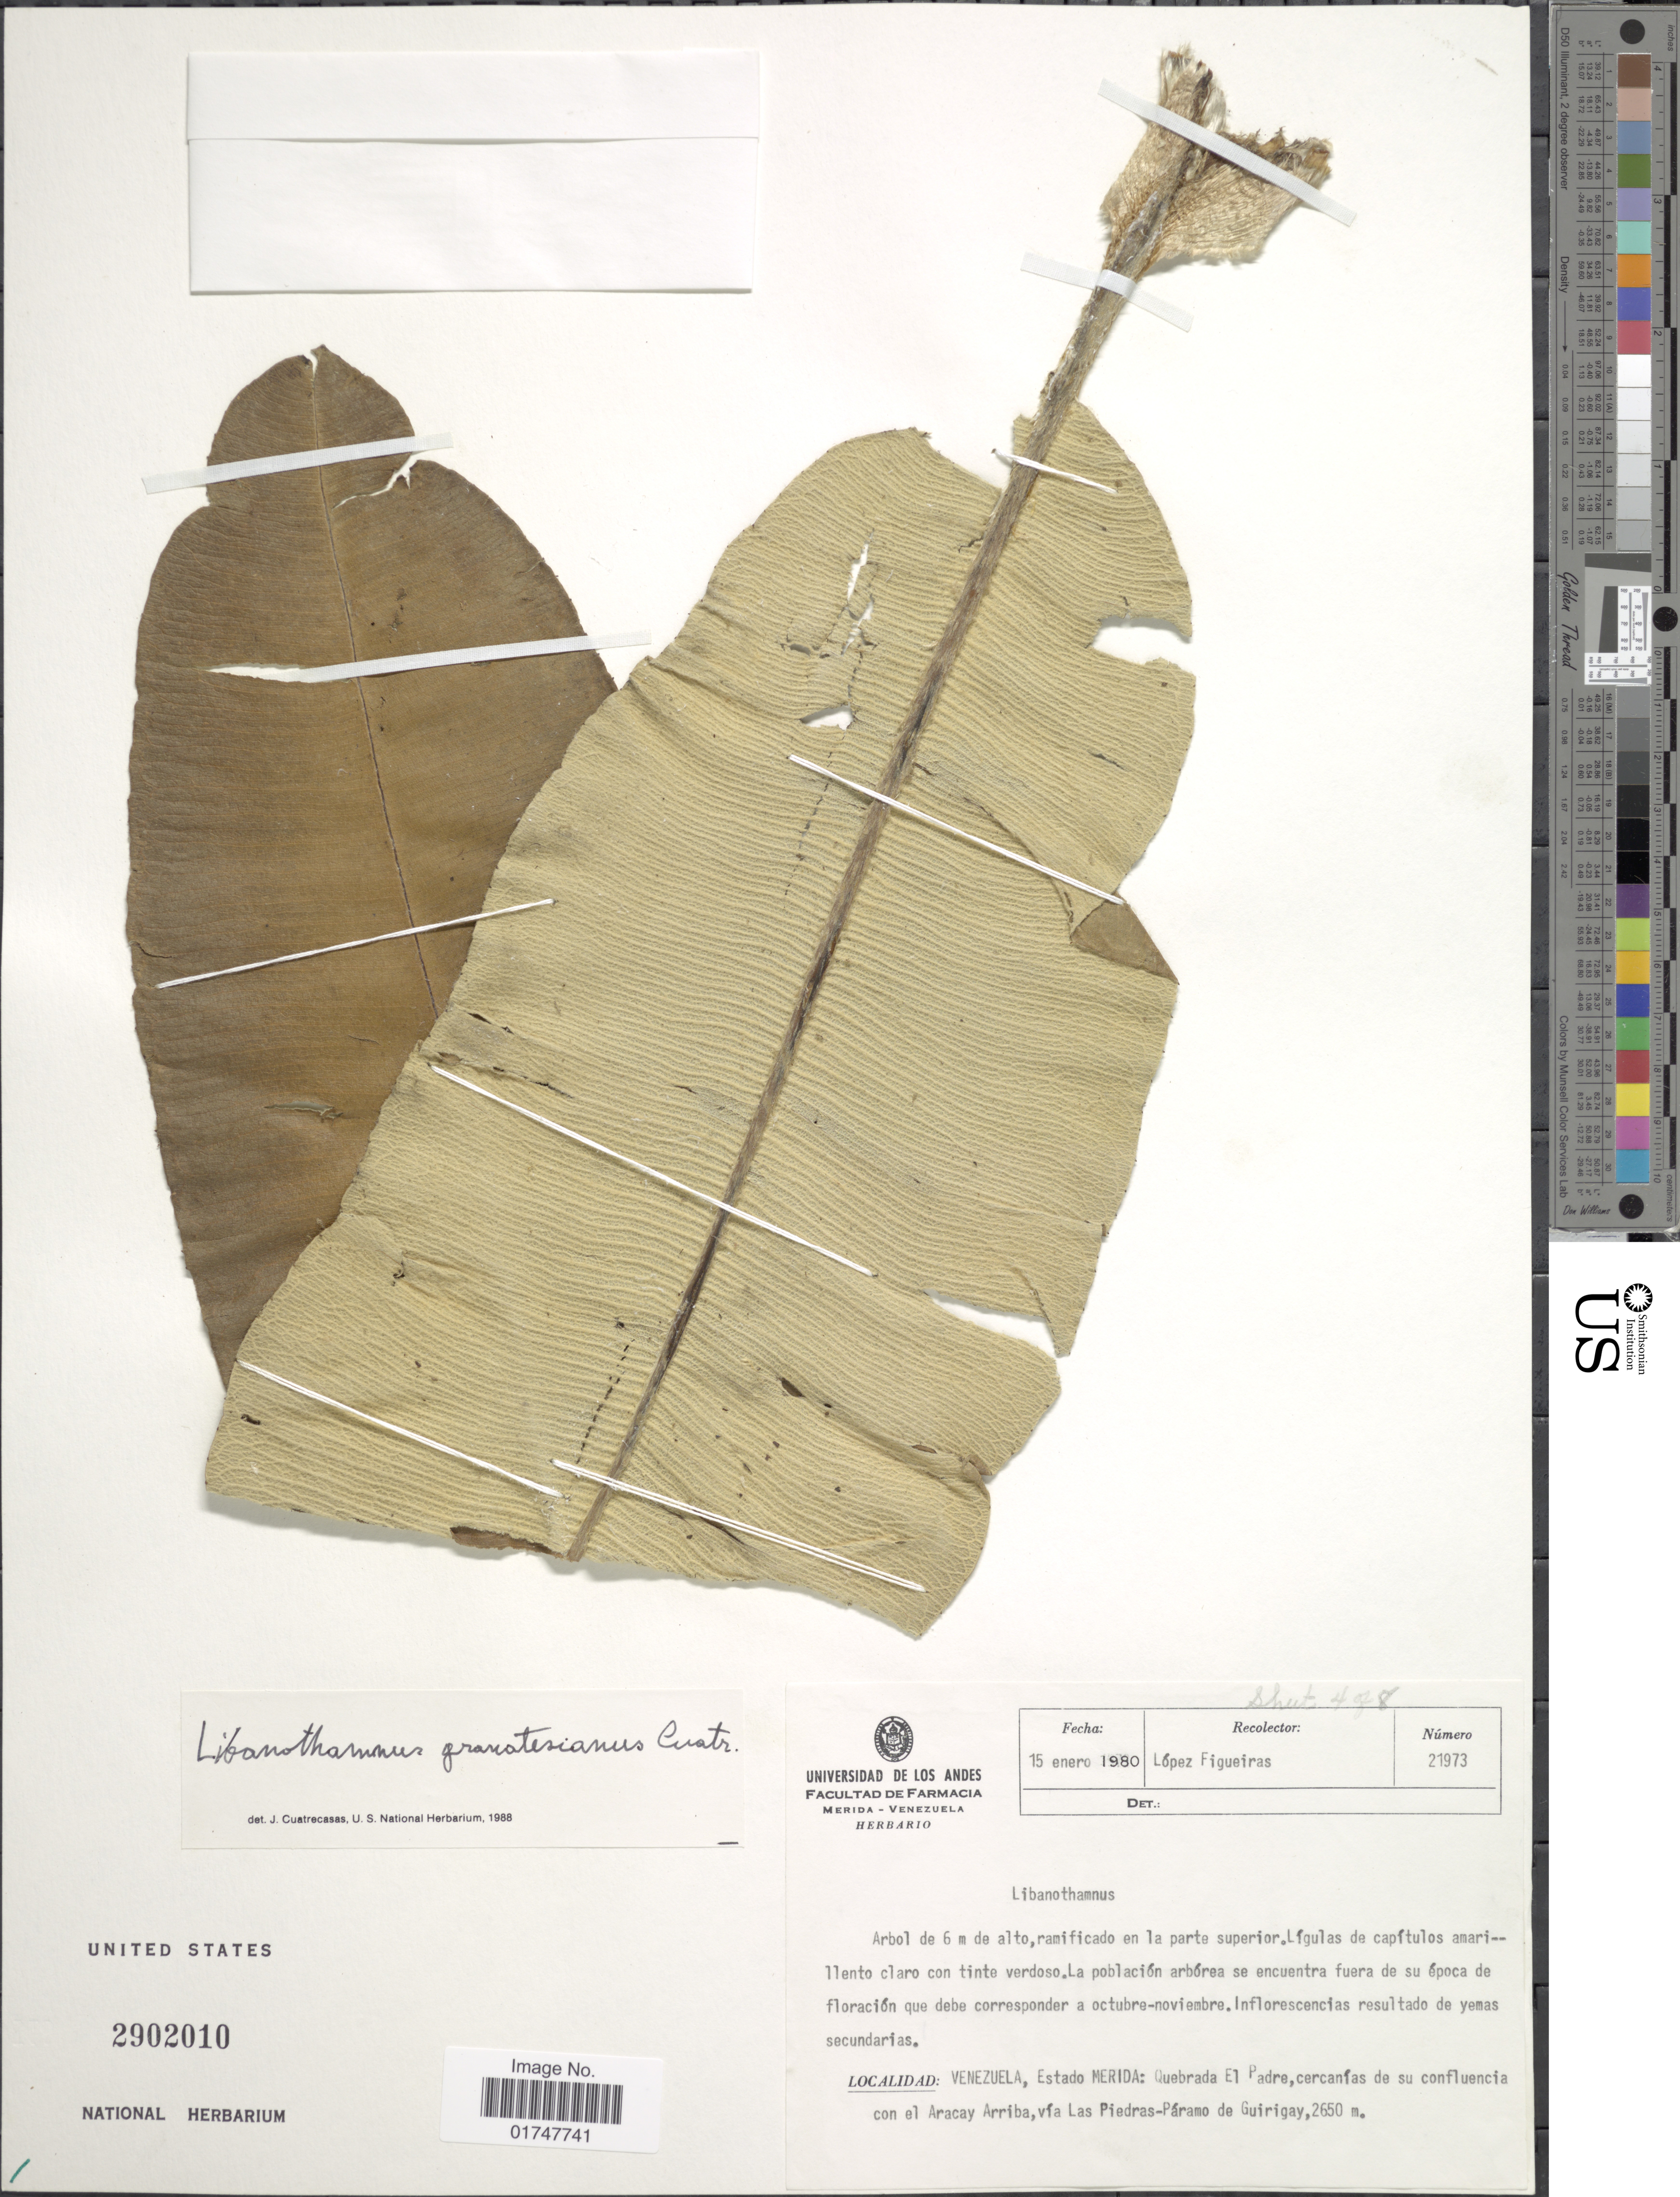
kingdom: Plantae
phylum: Tracheophyta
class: Magnoliopsida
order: Asterales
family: Asteraceae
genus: Libanothamnus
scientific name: Libanothamnus banksiaefolius subsp. granatesianus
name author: (Cuatrec.) Cuatrec.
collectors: F. López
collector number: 21973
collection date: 1980-01-15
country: Venezuela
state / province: Mérida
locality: Quebrada El Padre, cercanías de su confluencia con el Aracay Arriba, vía Las Piedras-Páramo de Guirigay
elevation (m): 2650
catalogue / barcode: US 2902010